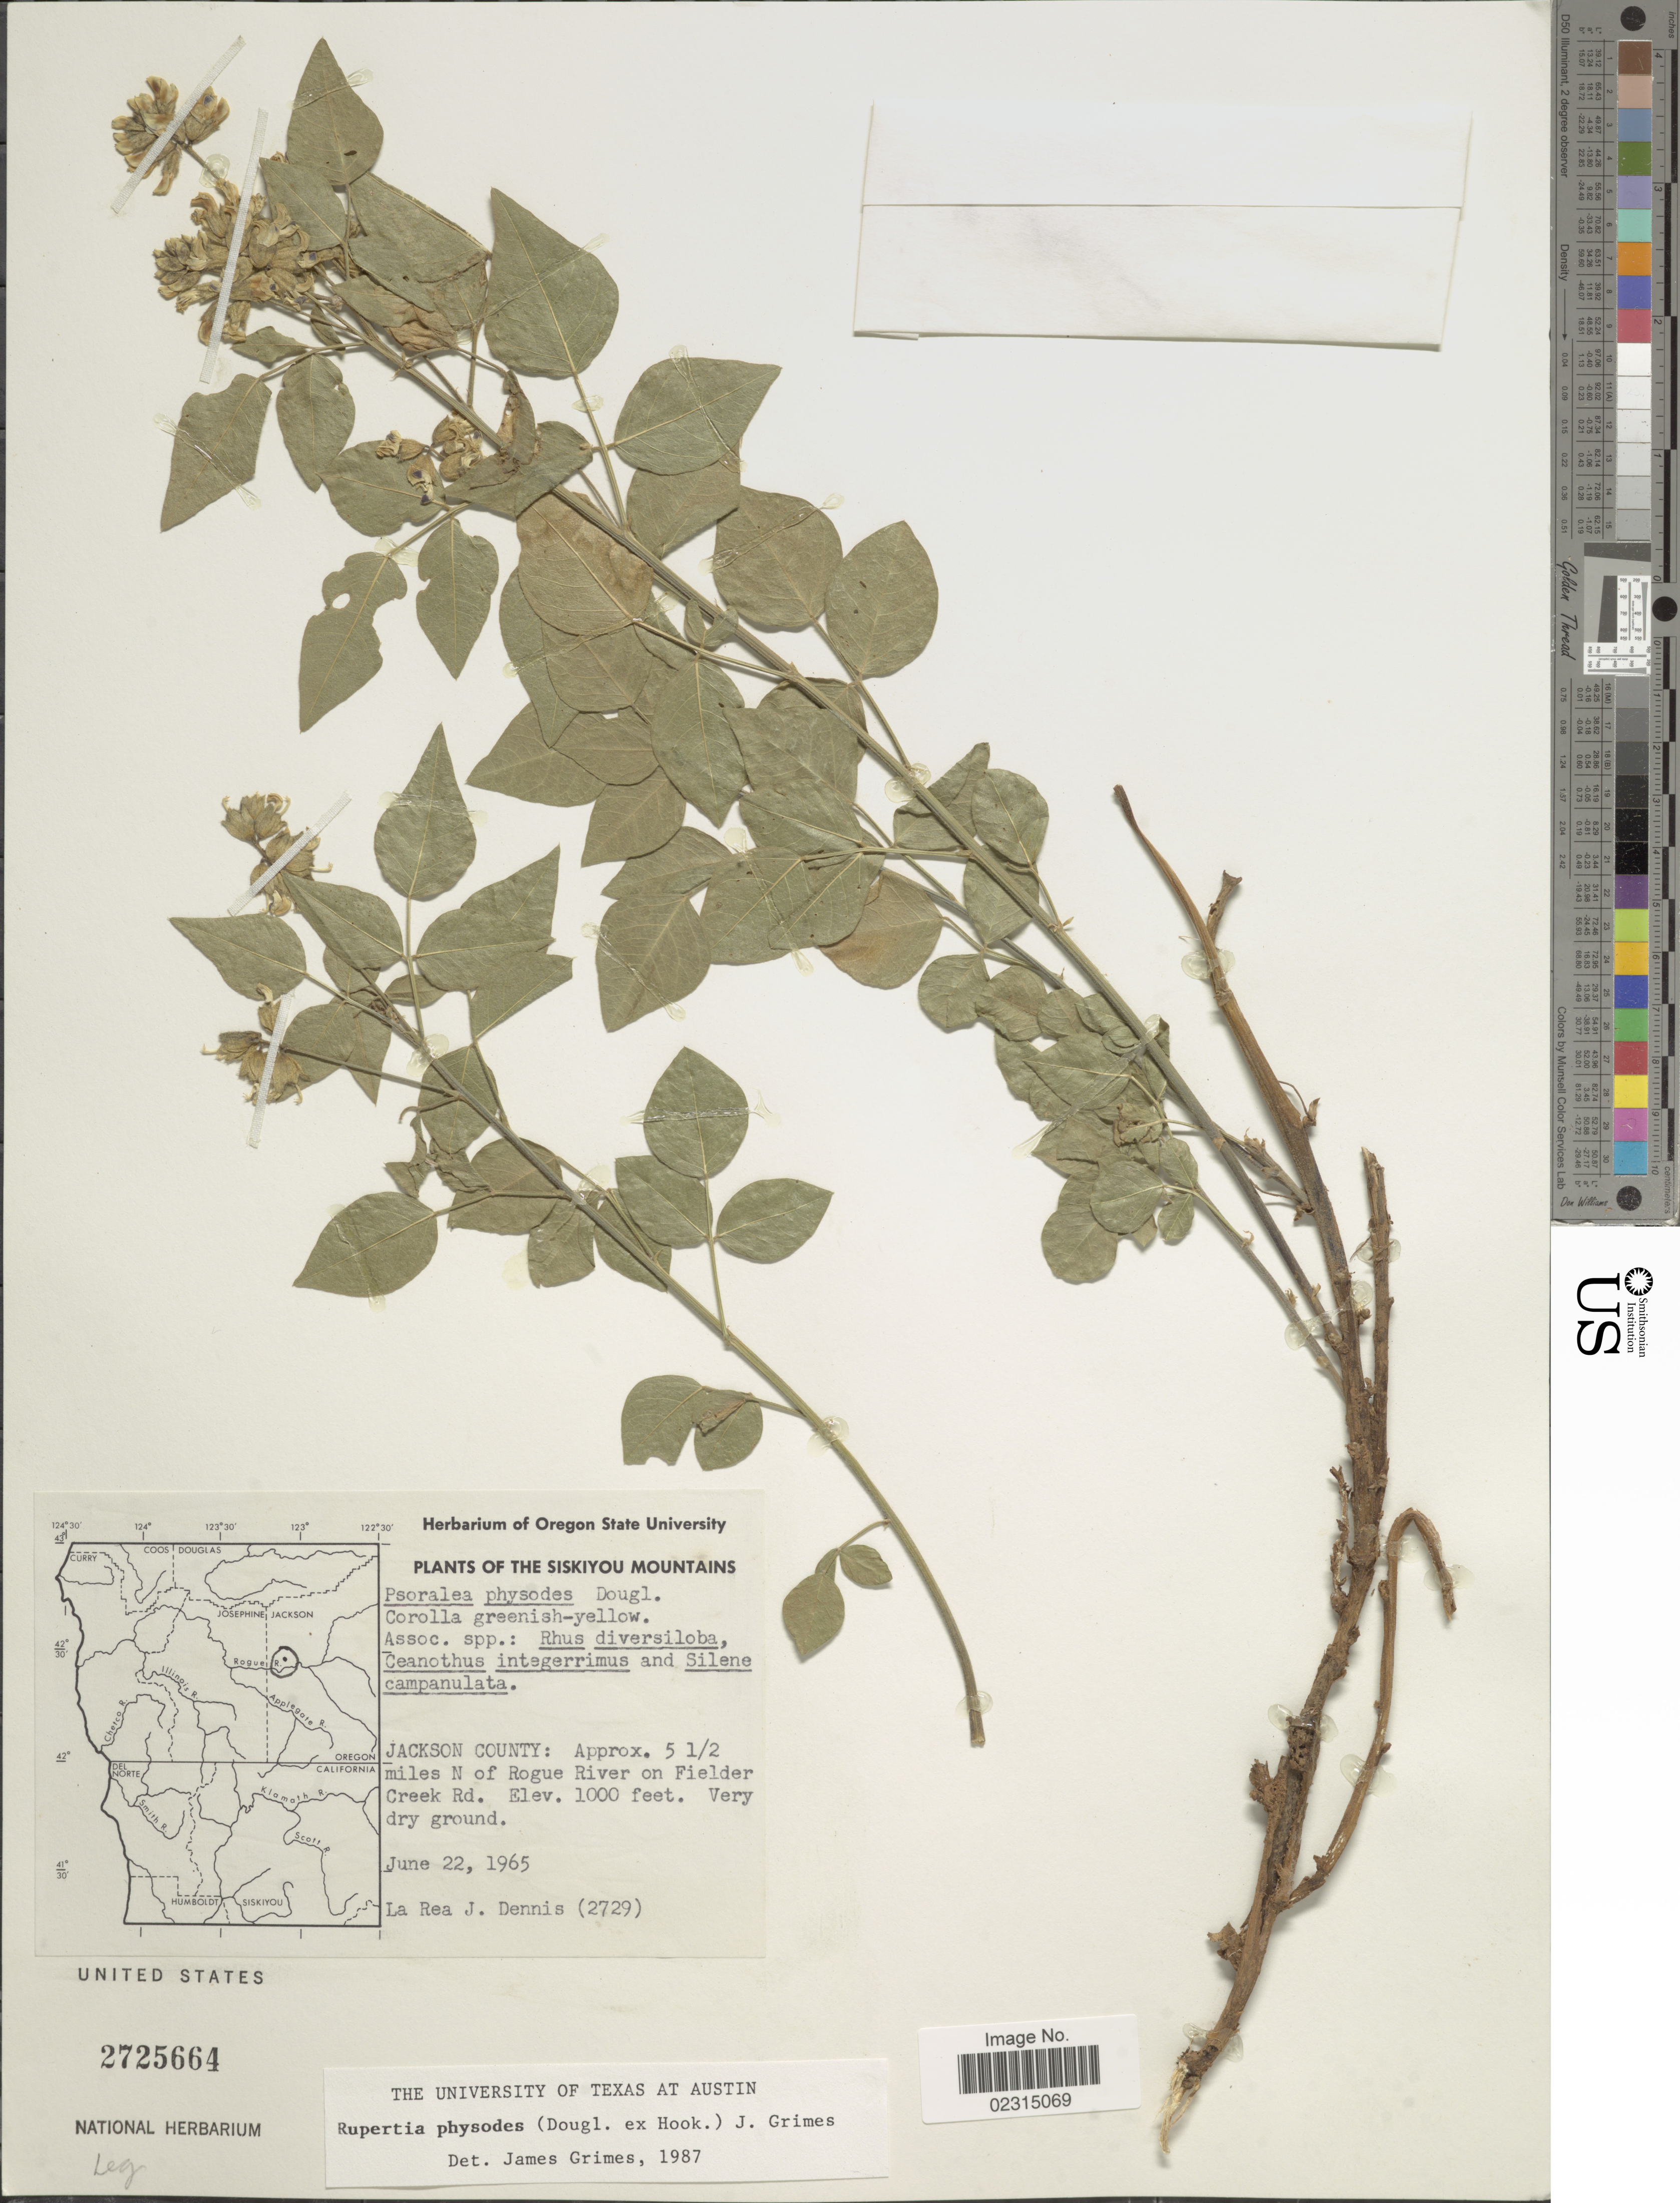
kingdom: Plantae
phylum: Tracheophyta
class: Magnoliopsida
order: Fabales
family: Fabaceae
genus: Rupertia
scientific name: Rupertia physodes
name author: (Douglas) J.W. Grimes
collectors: L. Dennis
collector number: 2729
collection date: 1965-06-22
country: United States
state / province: Oregon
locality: The Siskiyou Mountains, Jackson County: Approx. 5 1/2 miles N of Rogue River on Fielder Creek Rd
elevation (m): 305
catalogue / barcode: US 2725664